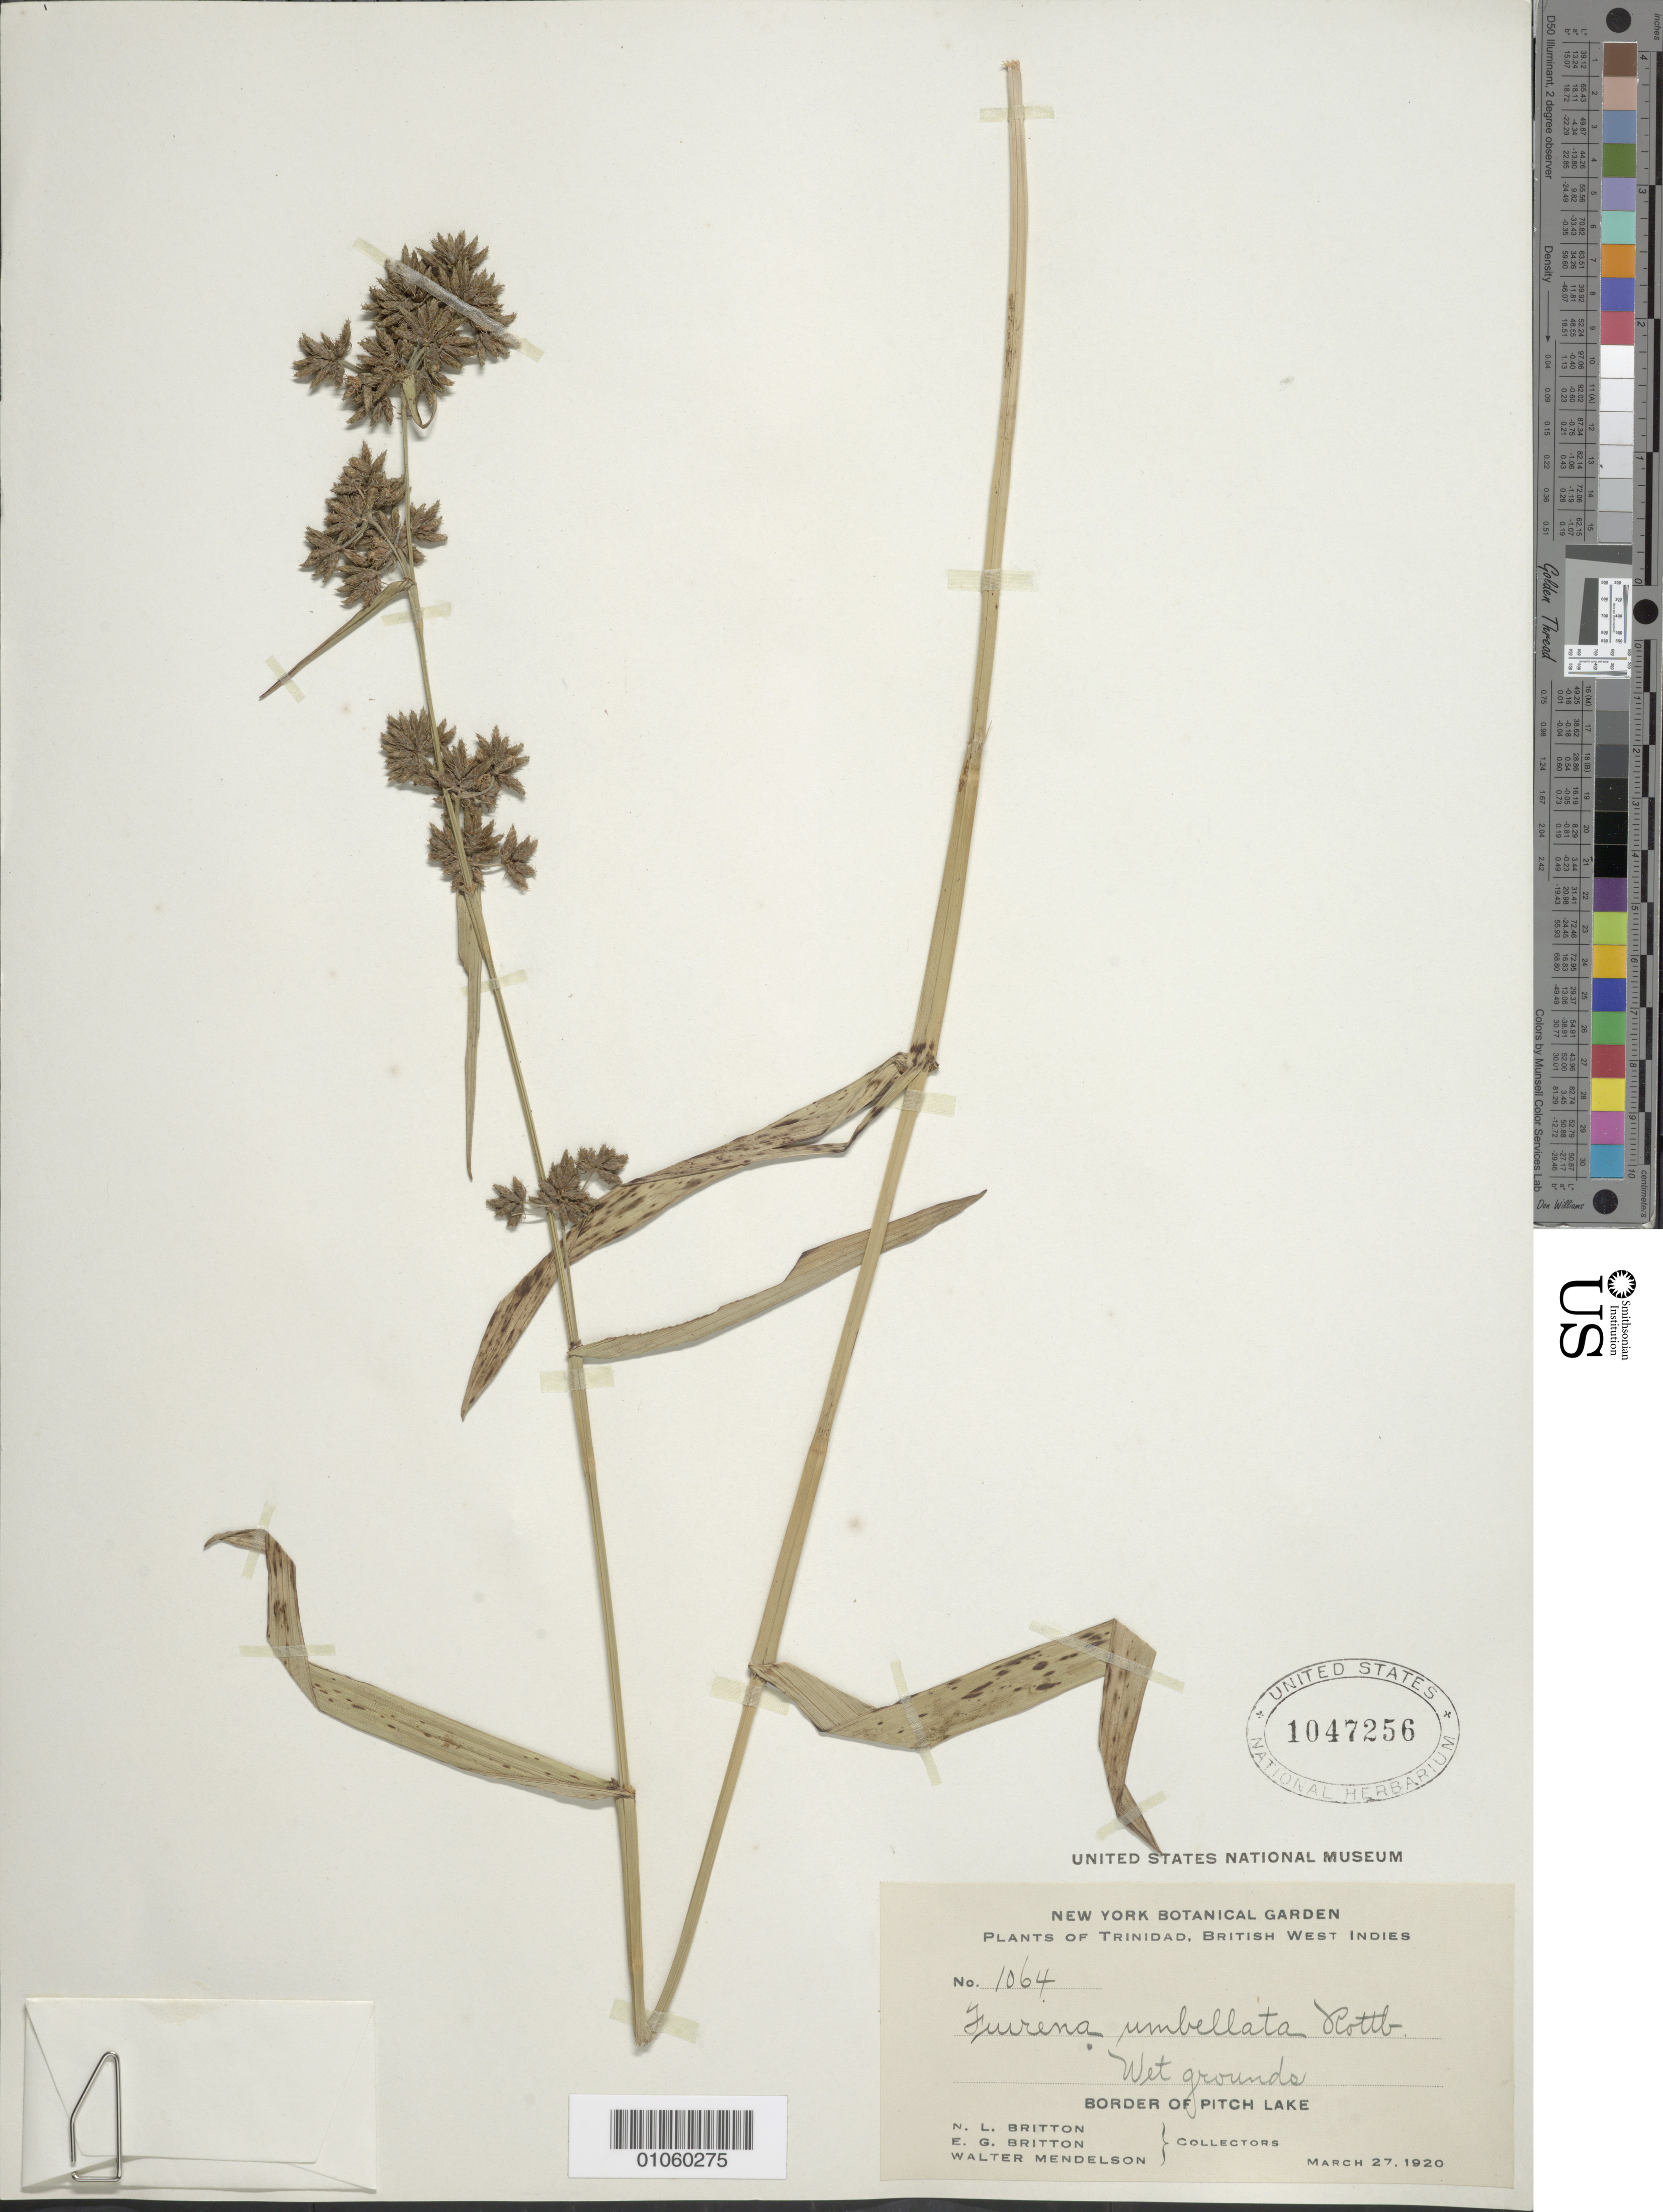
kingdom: Plantae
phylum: Tracheophyta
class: Liliopsida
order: Poales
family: Cyperaceae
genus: Fuirena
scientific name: Fuirena umbellata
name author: Rottb.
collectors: N. Britton, E. G. Britton & W. Mendelson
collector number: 1064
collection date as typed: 27 Mar 1920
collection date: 1920-03-27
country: Trinidad and Tobago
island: Trinidad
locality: Border of Pitch Lake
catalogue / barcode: US 1047256